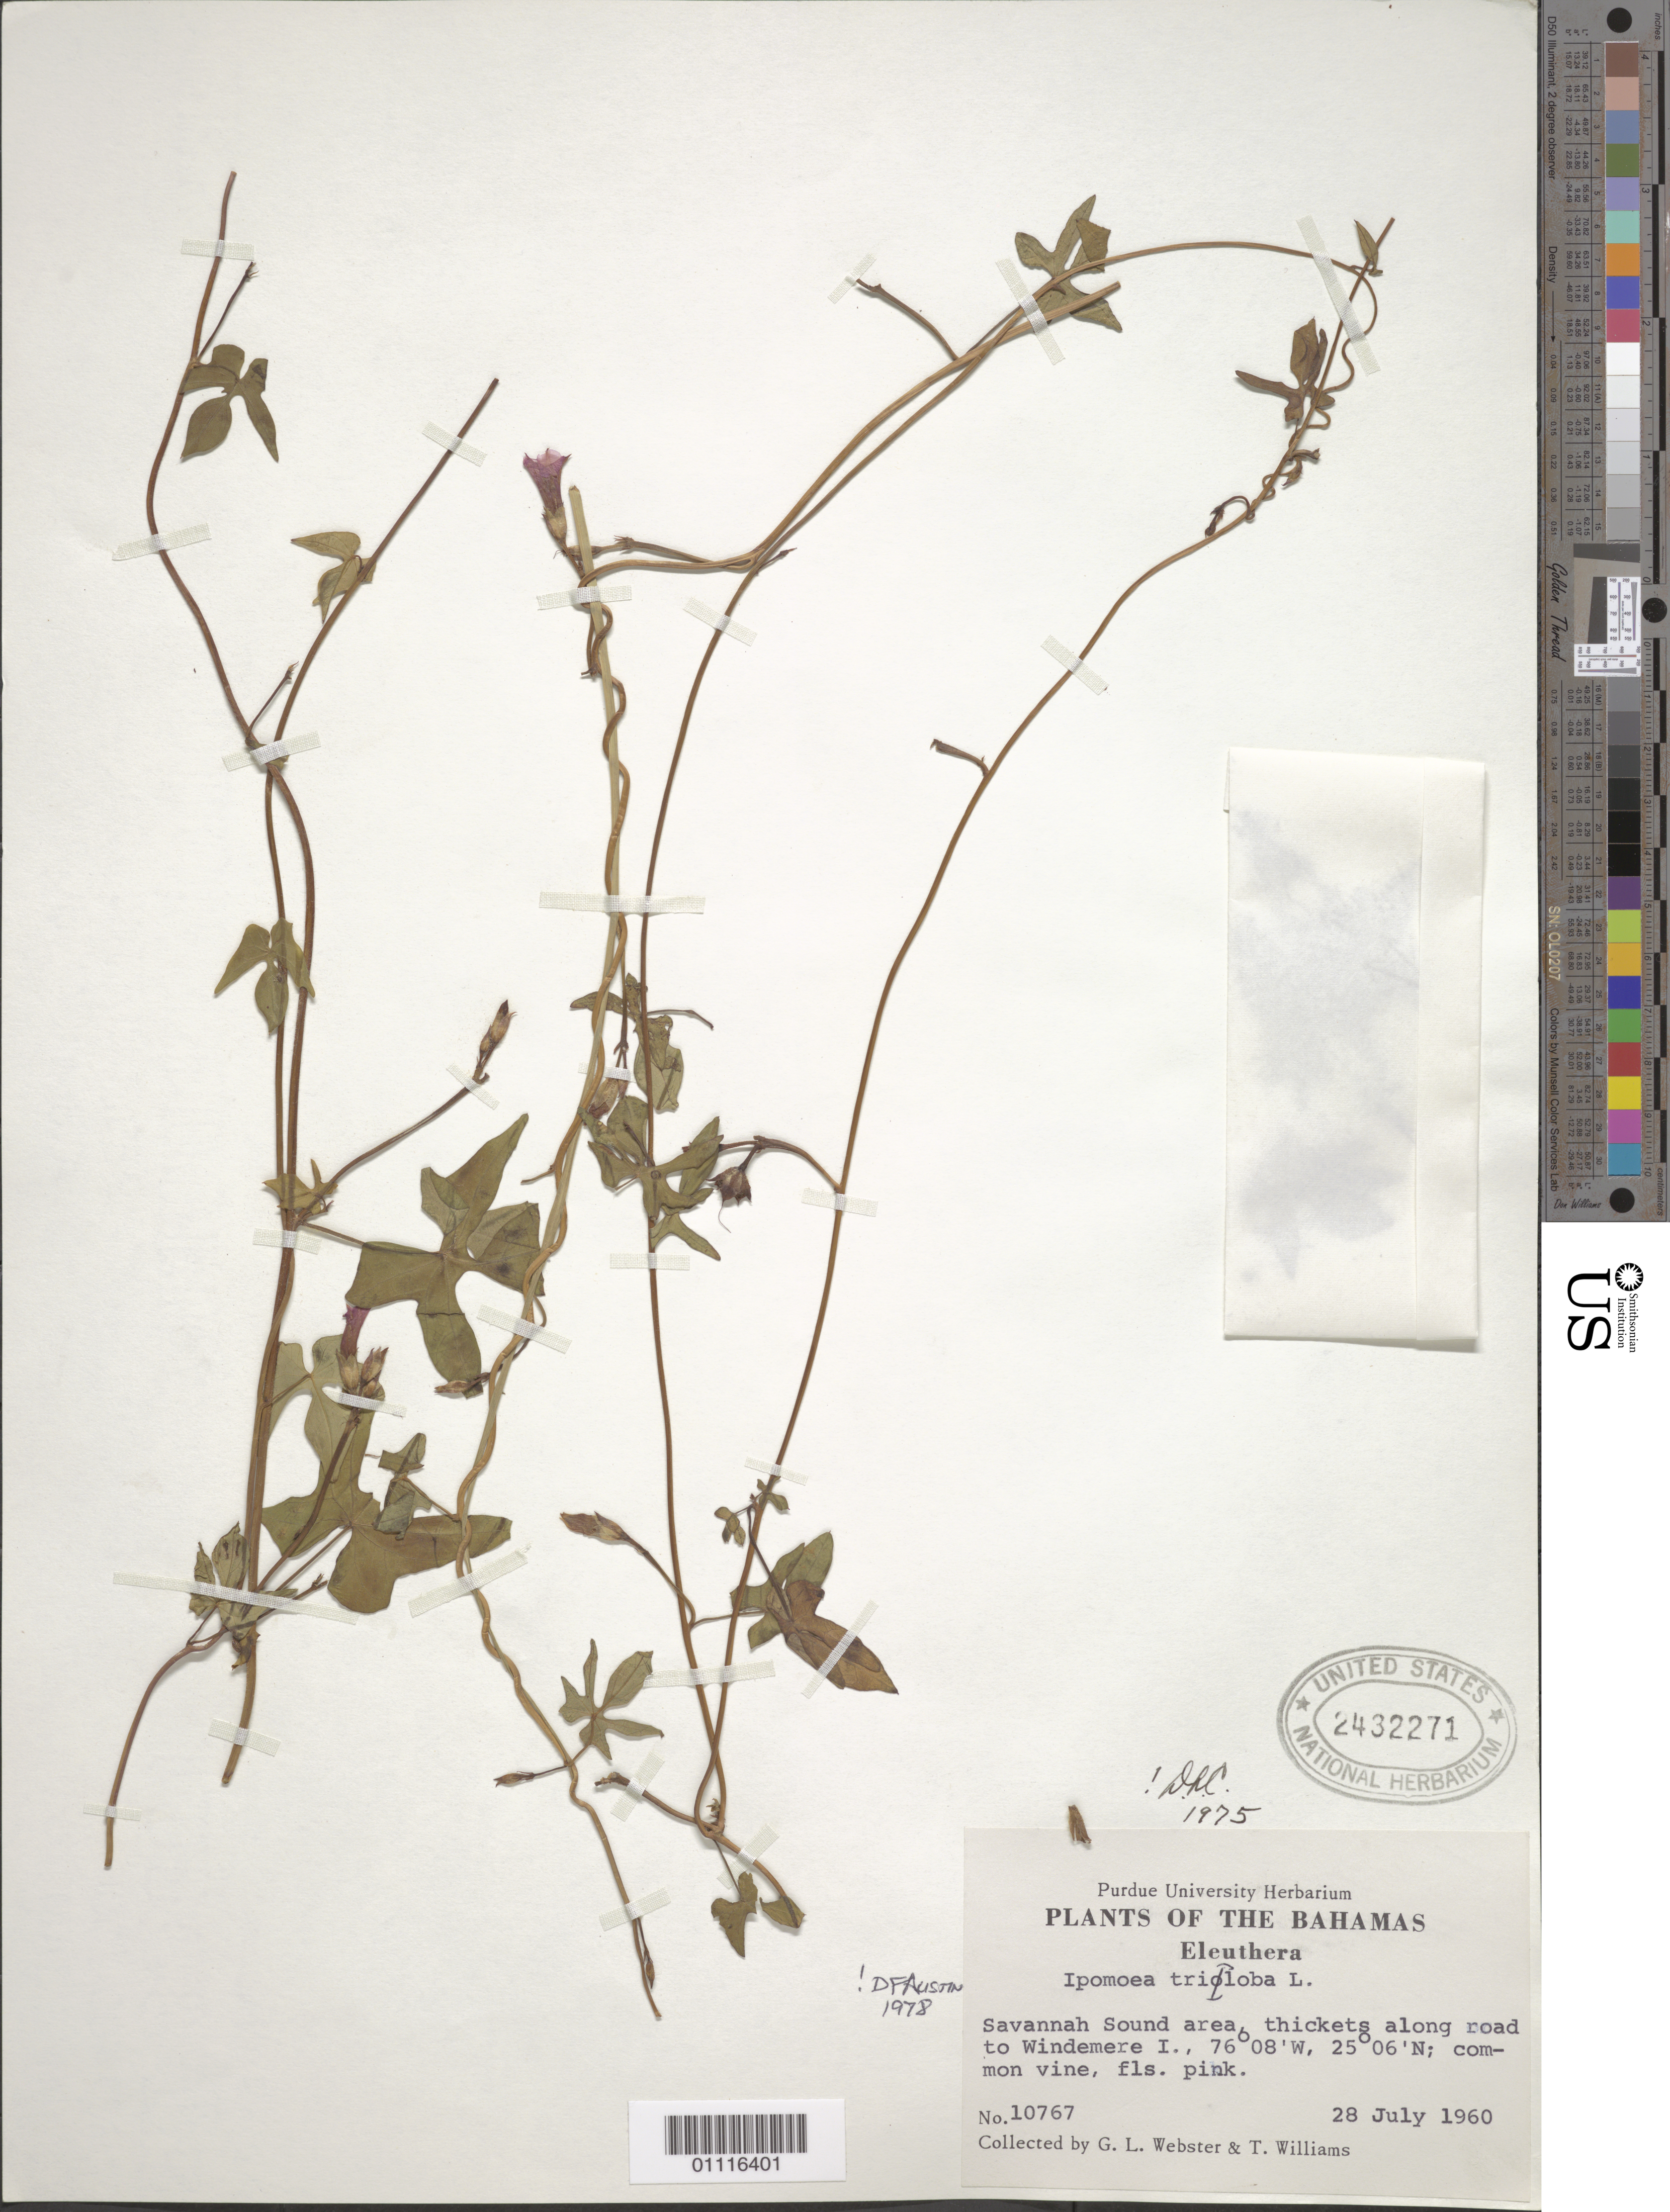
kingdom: Plantae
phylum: Tracheophyta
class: Magnoliopsida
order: Solanales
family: Convolvulaceae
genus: Ipomoea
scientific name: Ipomoea triloba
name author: L.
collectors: G. L. Webster & T. Williams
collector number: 10767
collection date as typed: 28 Jul 1960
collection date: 1960-07-28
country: Bahamas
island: Eleuthera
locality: Savannah Sound Area, thickets along road to Windmere I.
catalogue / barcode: US 2432271